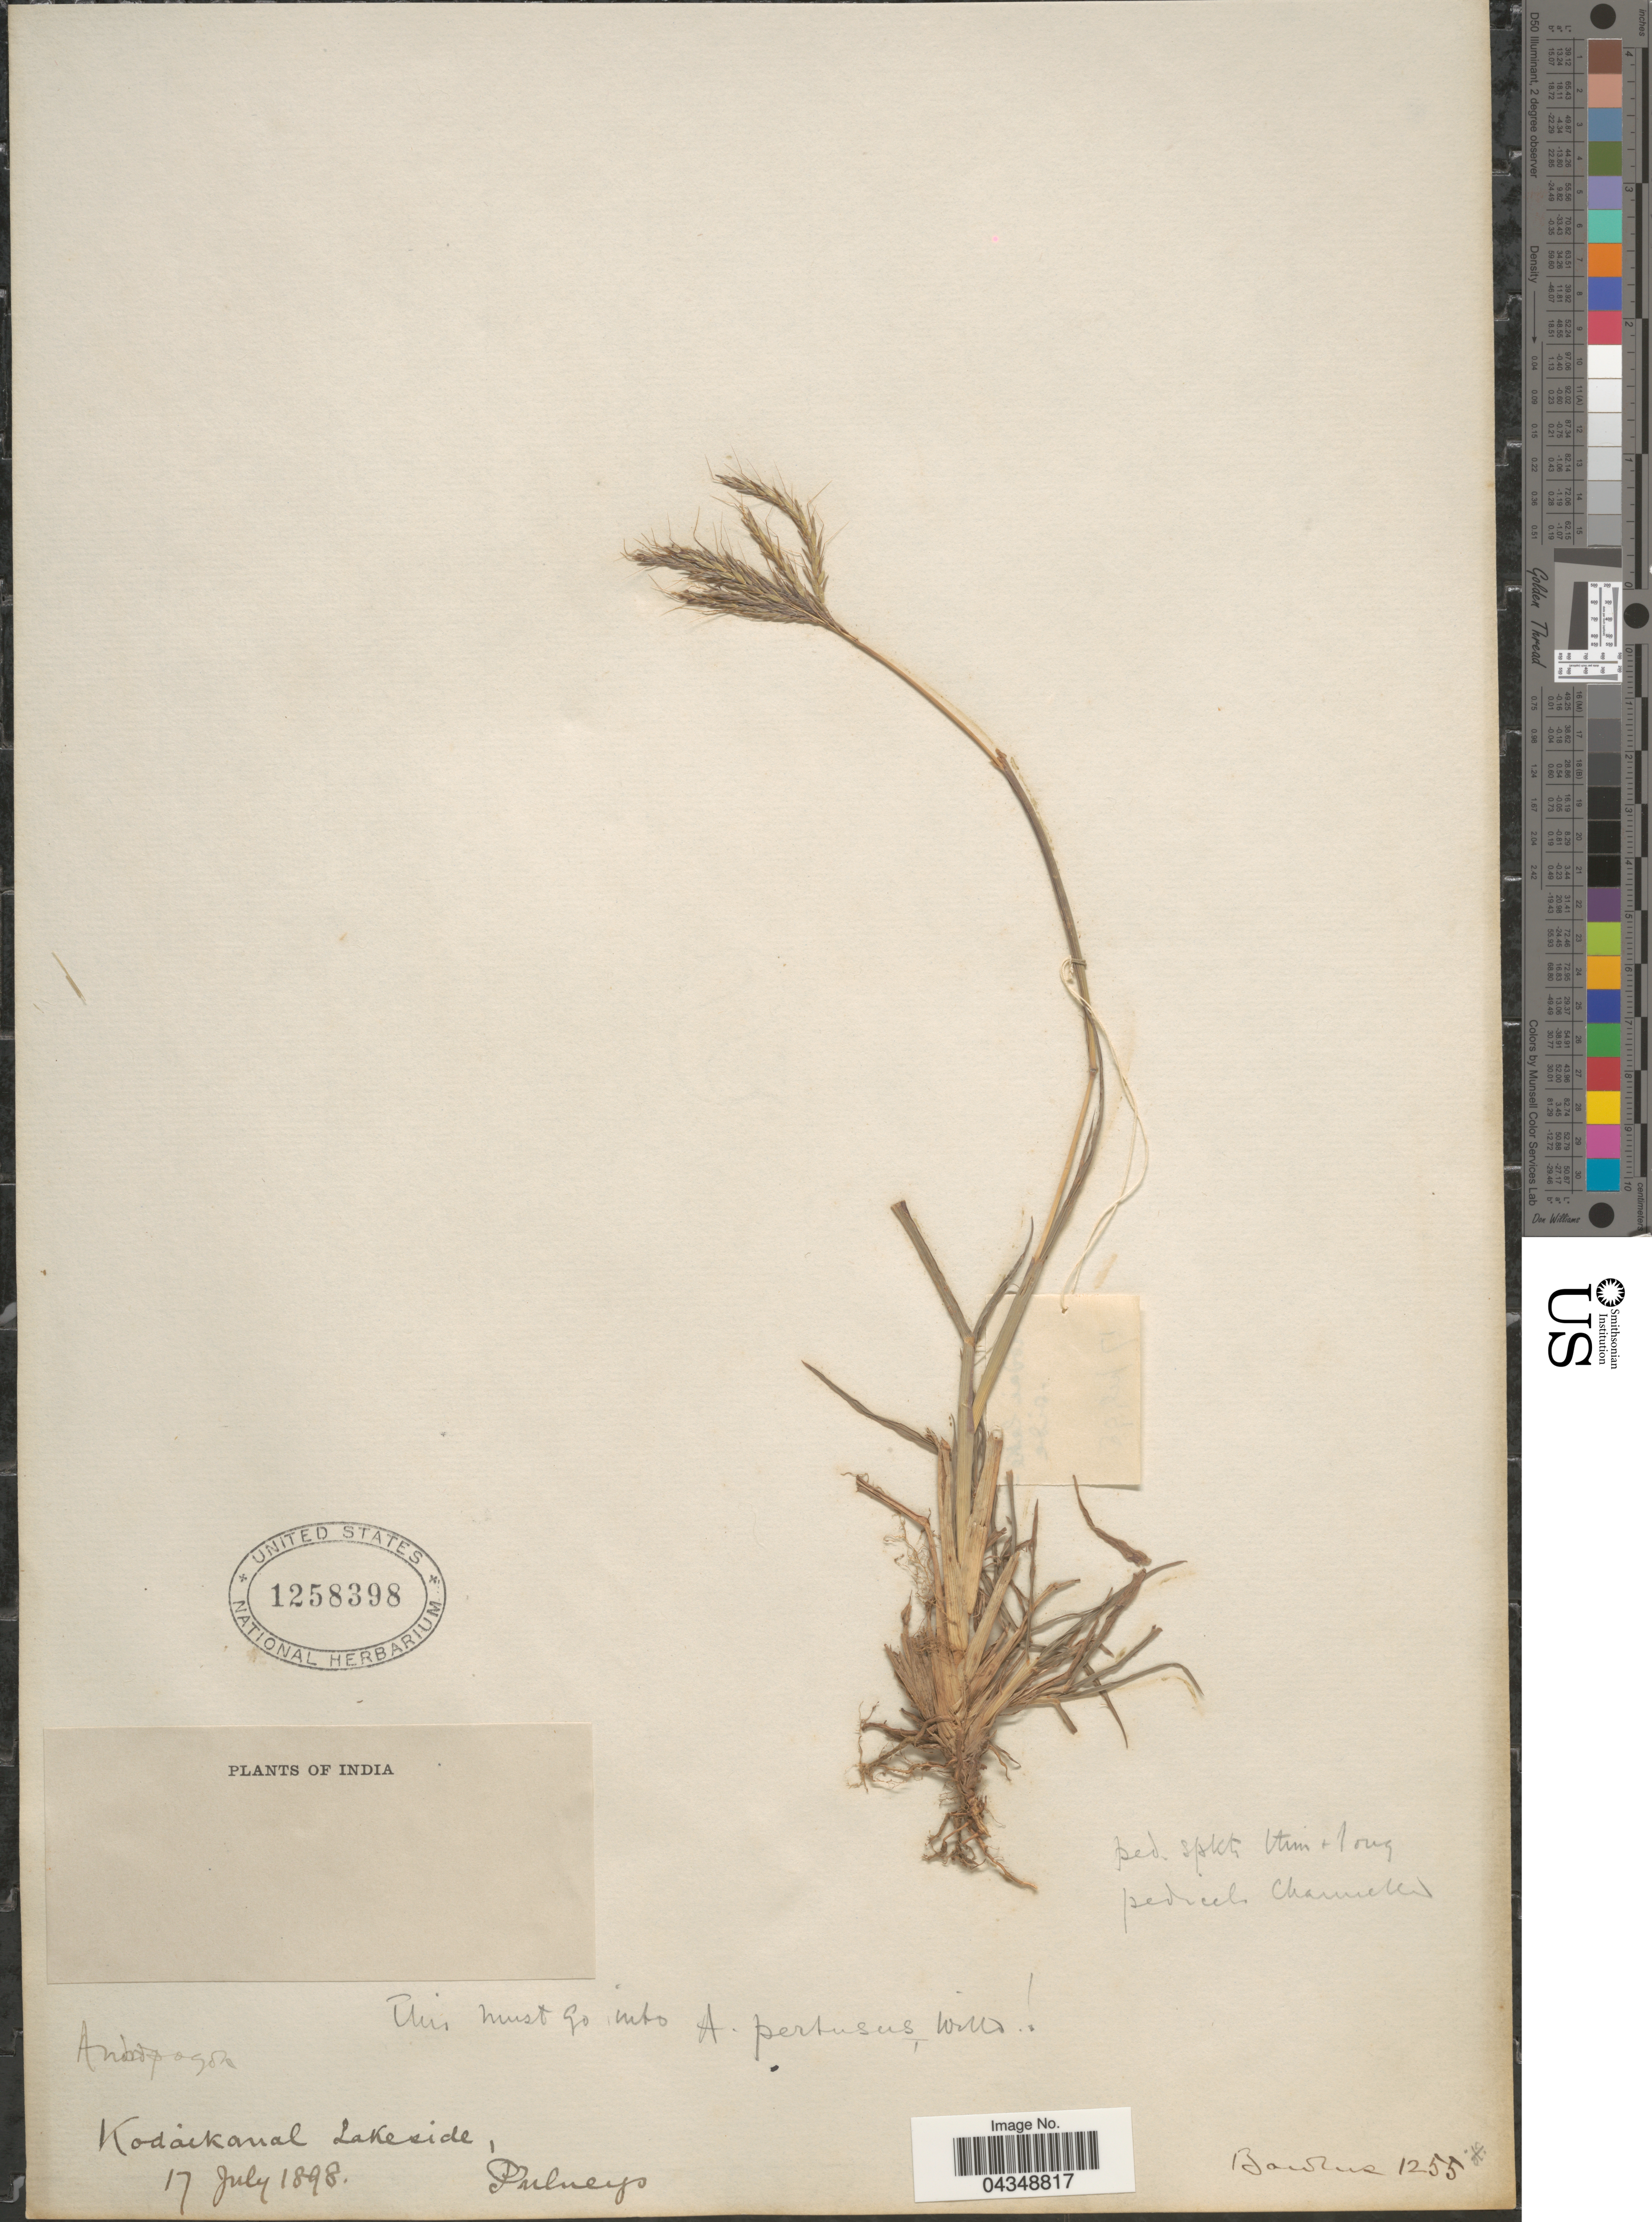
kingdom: Plantae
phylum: Tracheophyta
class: Liliopsida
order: Poales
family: Poaceae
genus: Bothriochloa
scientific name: Bothriochloa pertusa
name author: (L.) A. Camus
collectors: Bowles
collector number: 1255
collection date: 1898-07-17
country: India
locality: Kodaikanal Lakeside, Pulneys.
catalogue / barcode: US 1258398